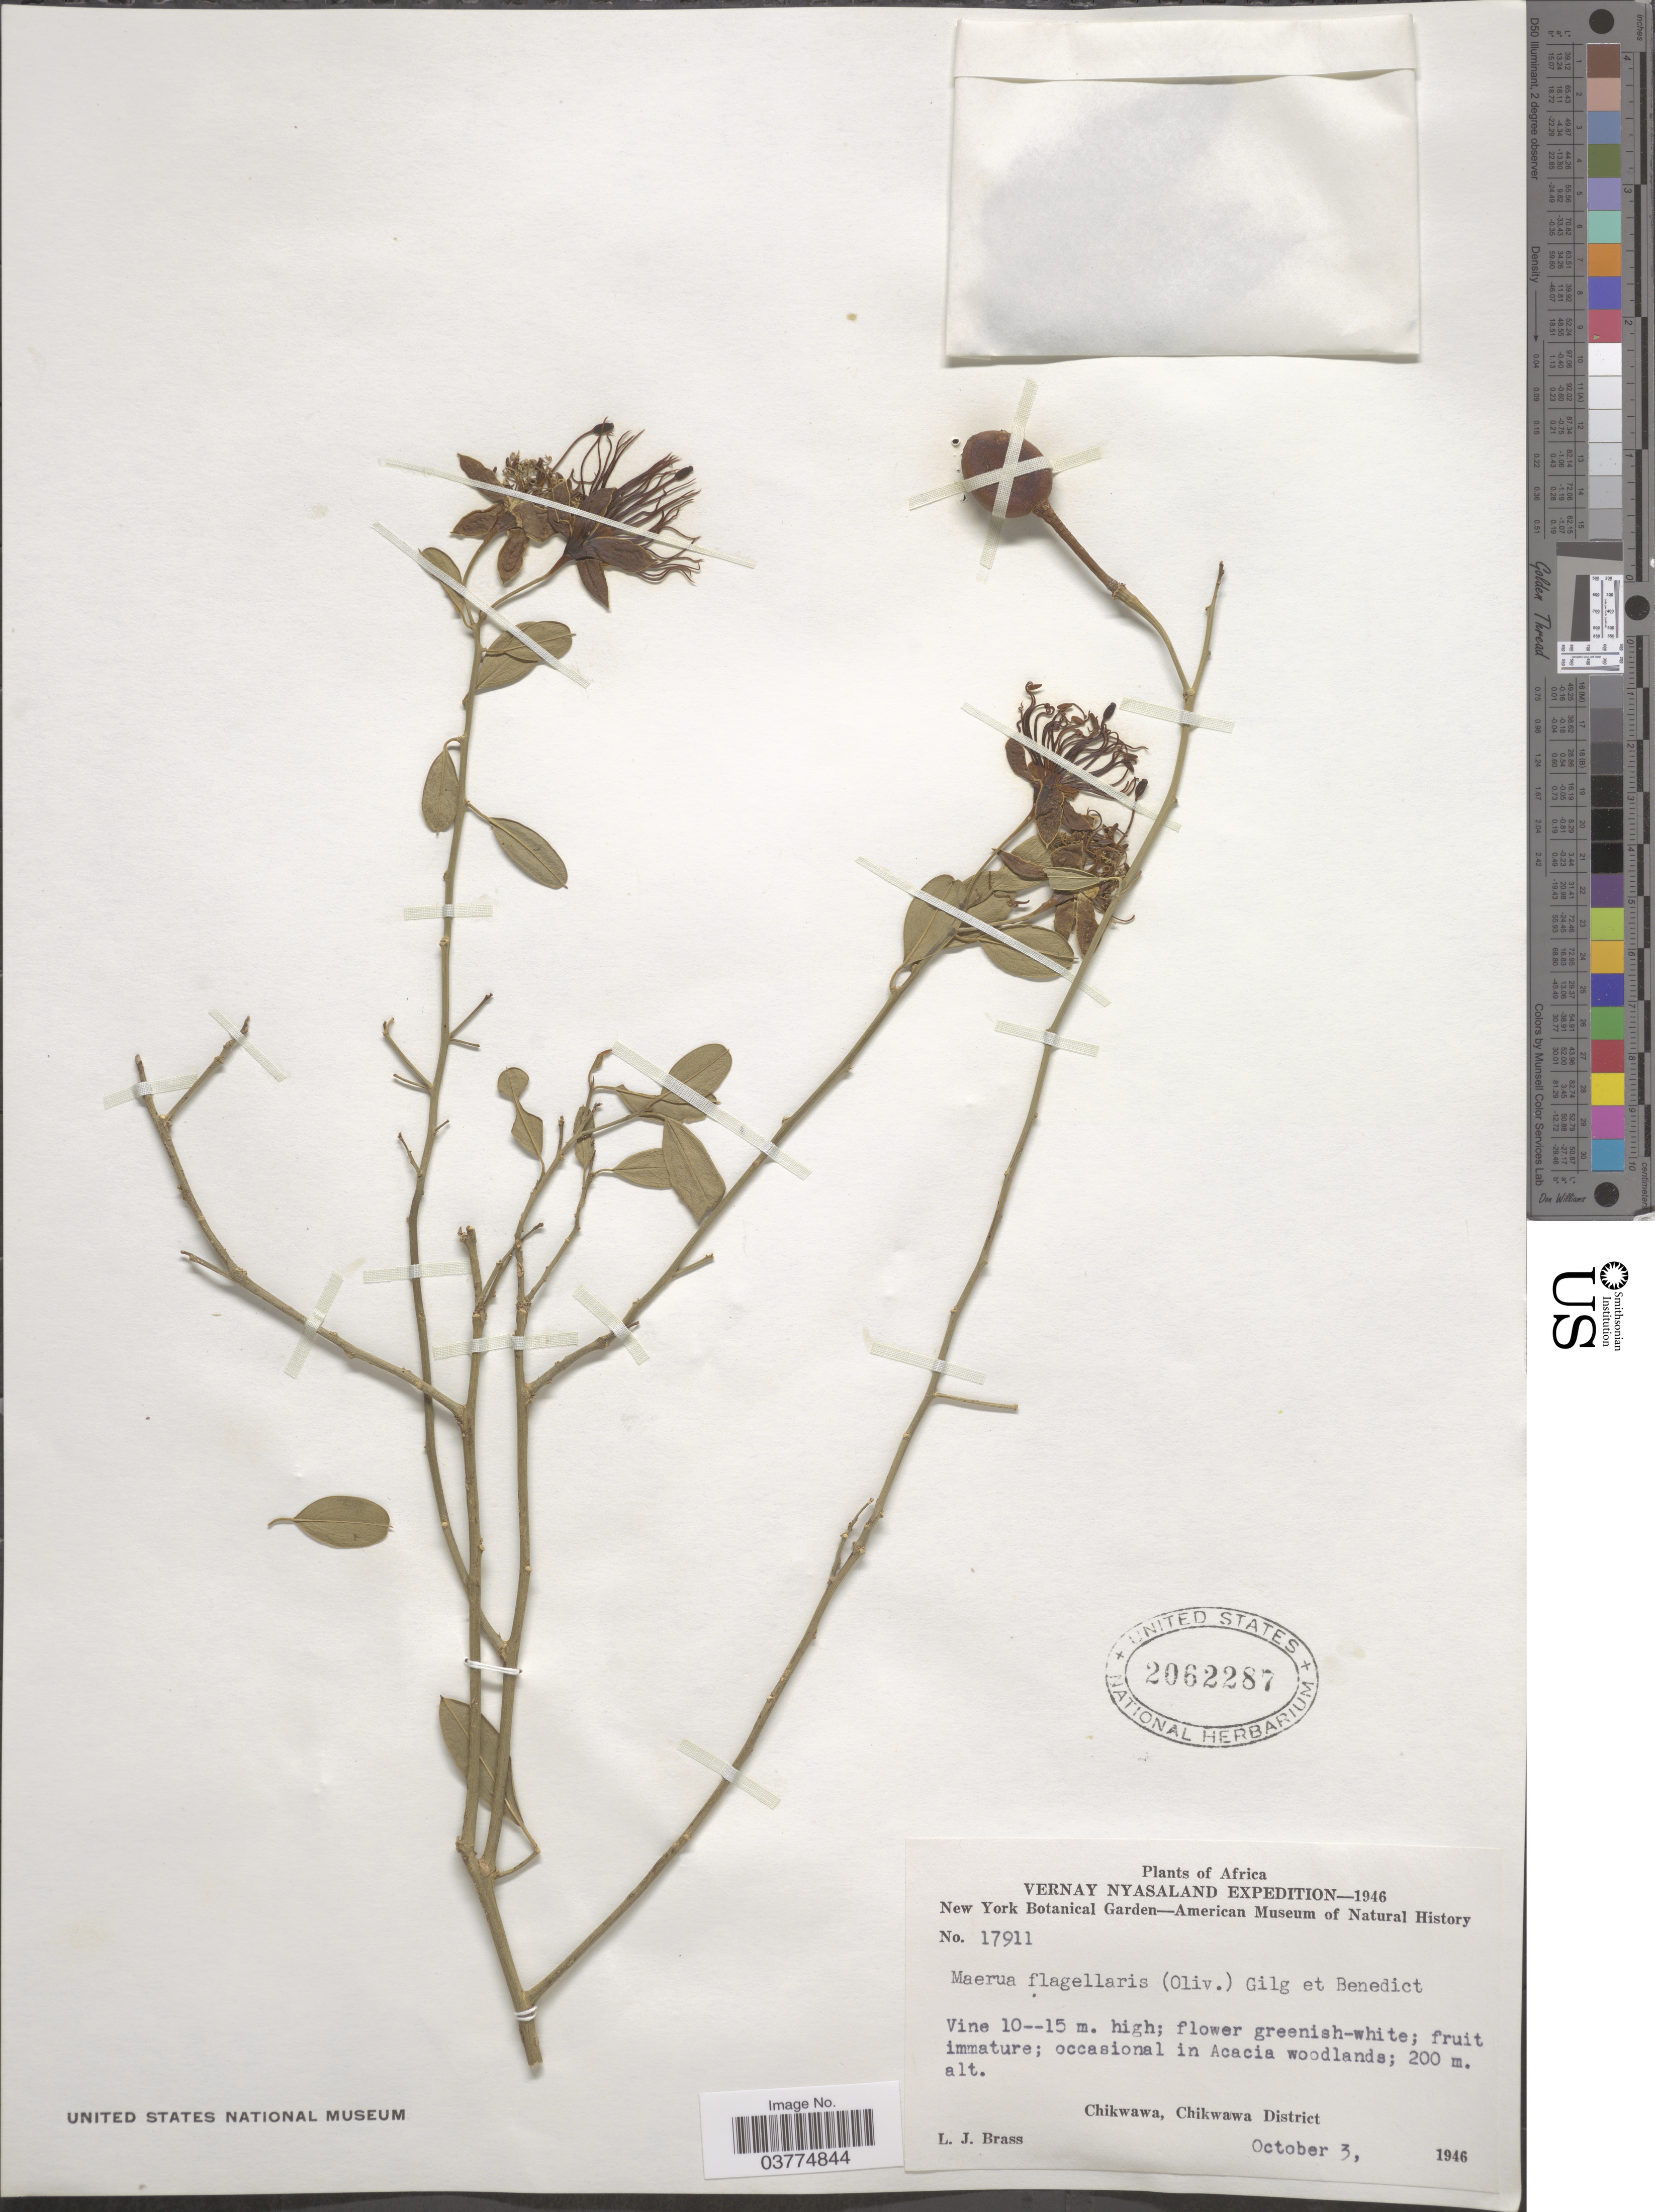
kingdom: Plantae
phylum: Tracheophyta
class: Magnoliopsida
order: Brassicales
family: Capparaceae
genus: Maerua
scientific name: Maerua flagellaris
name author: Gilg & Gilg-Ben.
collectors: L. J. Brass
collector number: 17911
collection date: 1946-10-03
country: Malawi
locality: Vernay Nyasaland. Chikwawa, Chikwawa District.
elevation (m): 200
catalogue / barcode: US 2062287